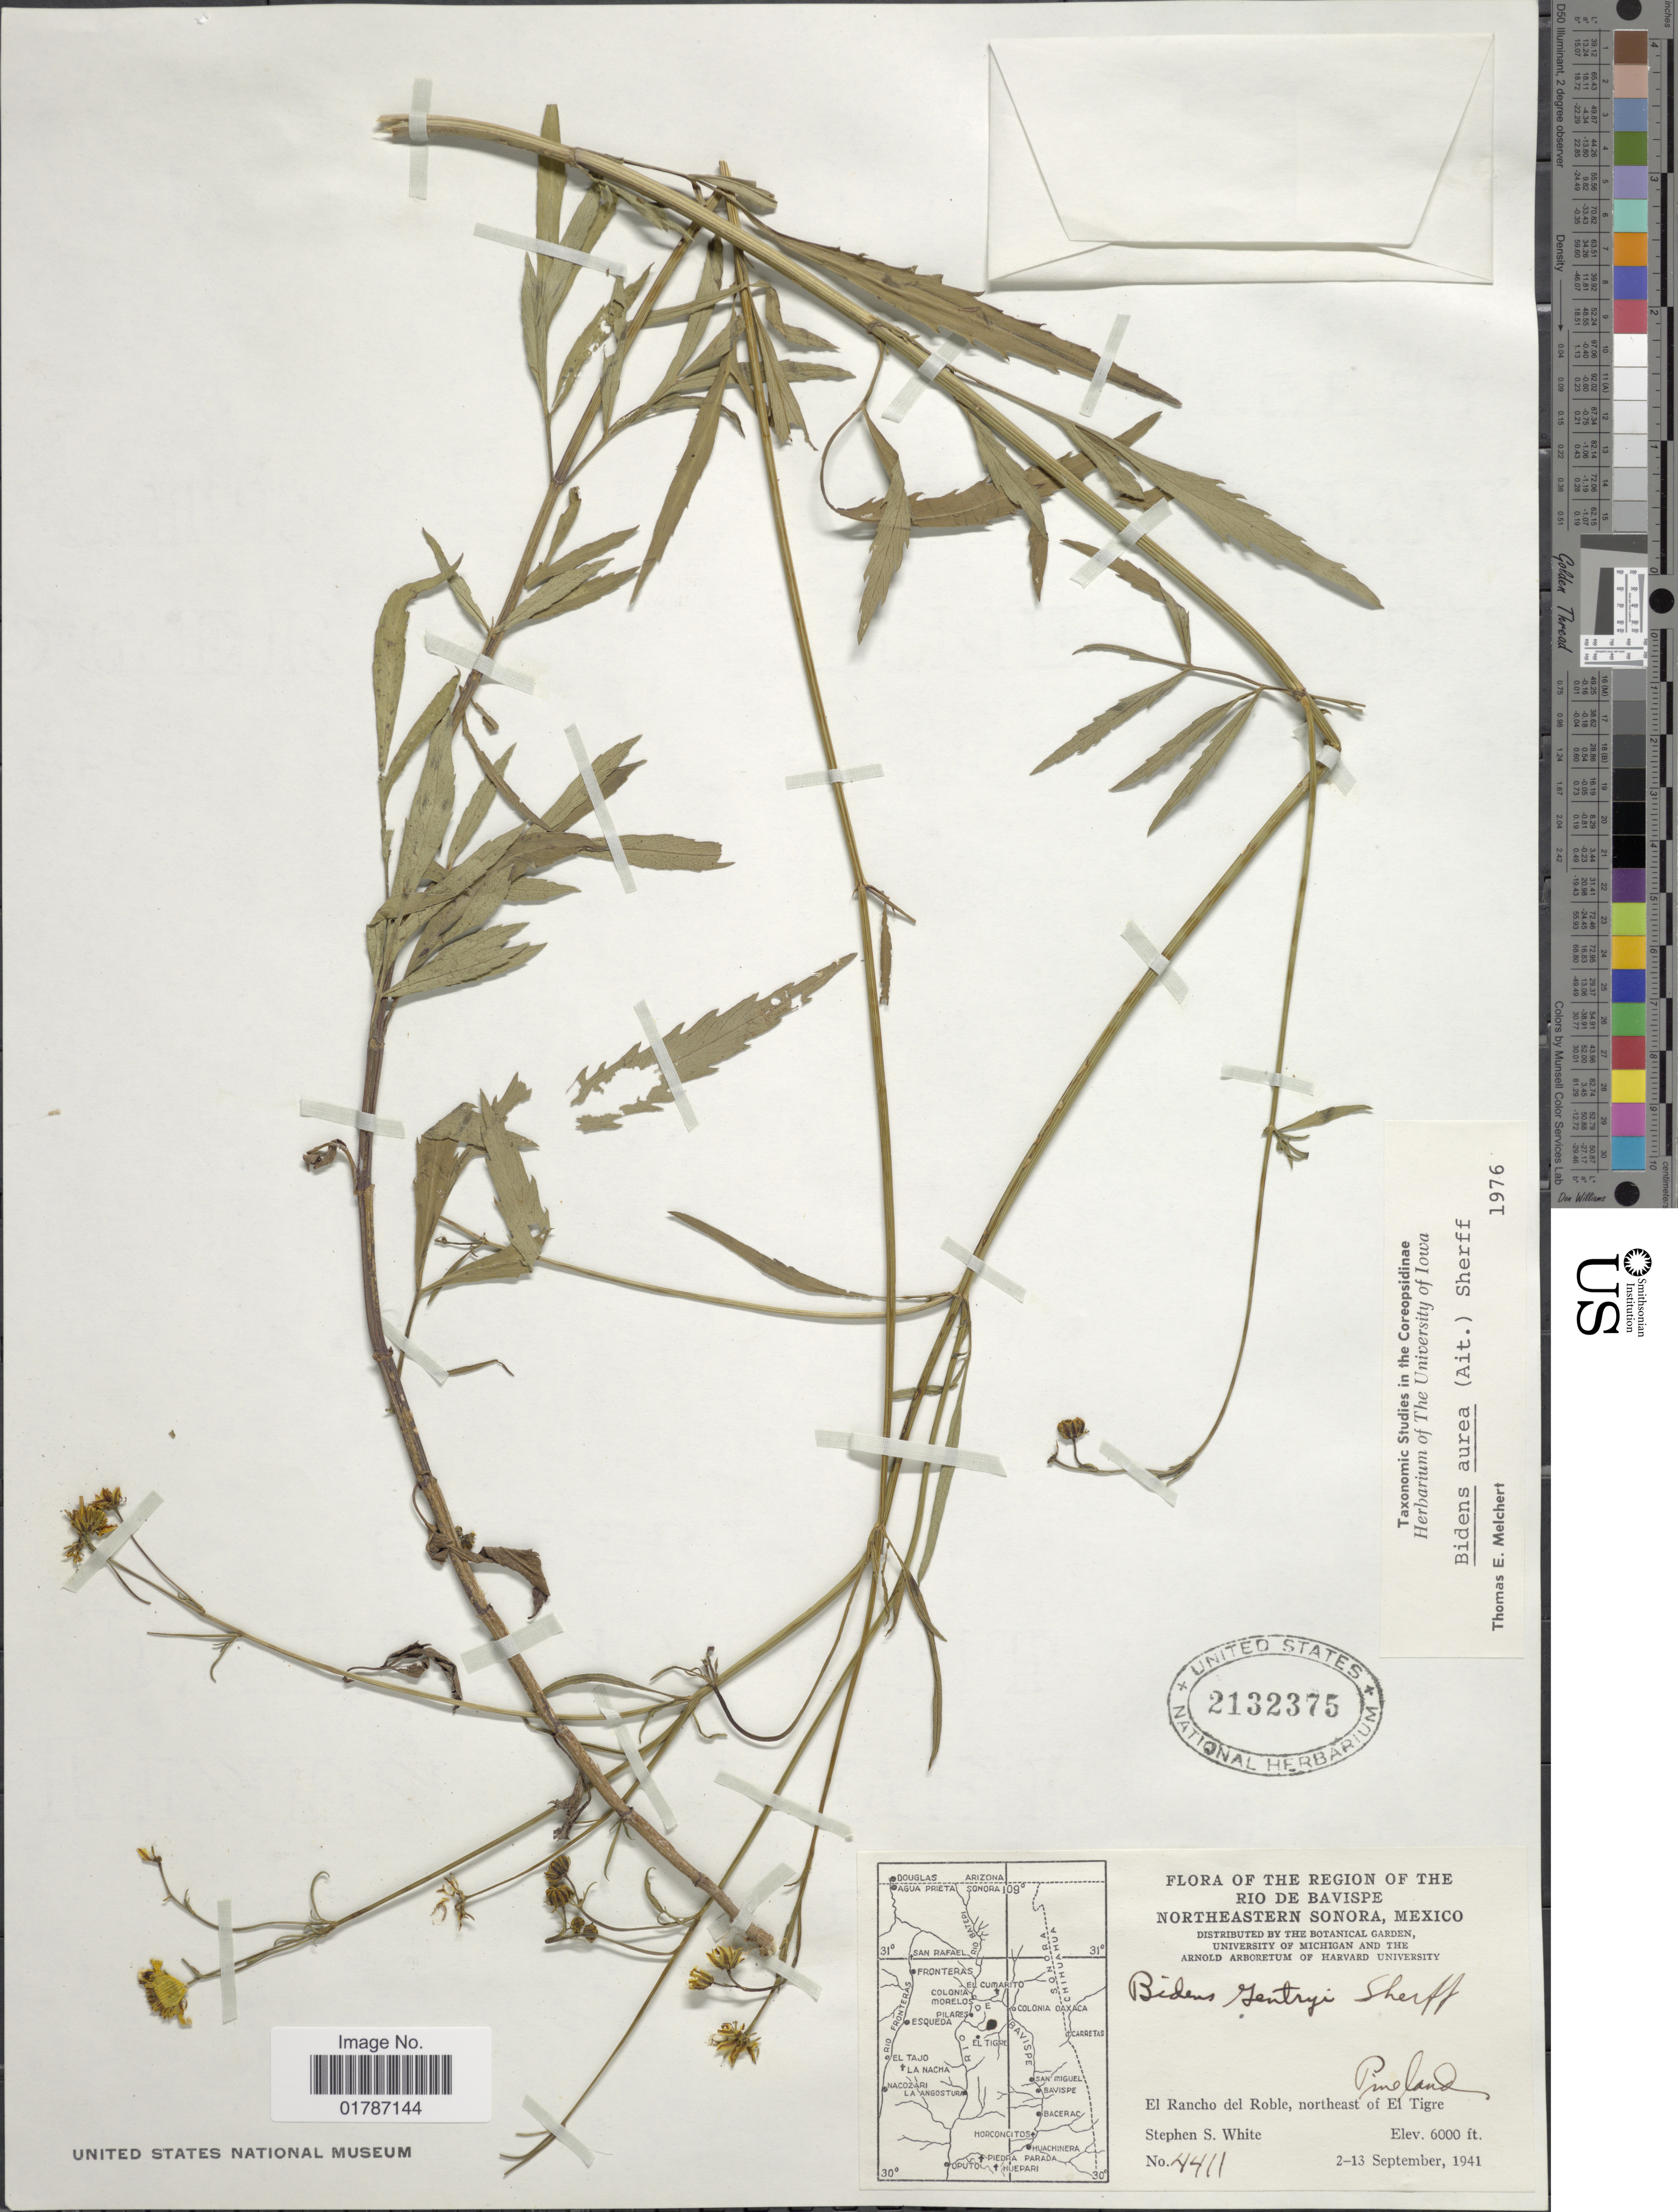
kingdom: Plantae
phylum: Tracheophyta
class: Magnoliopsida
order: Asterales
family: Asteraceae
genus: Bidens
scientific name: Bidens aurea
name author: (Aiton) Sherff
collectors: S. S. White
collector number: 4411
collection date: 1941-09-02/1941-09-13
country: Mexico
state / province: Sonora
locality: The Region of The Rio De Bavispe, Northeastern Sonora, Mexico, El Rancho del Roble, northeast of El Tigre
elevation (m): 1829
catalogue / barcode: US 2132375